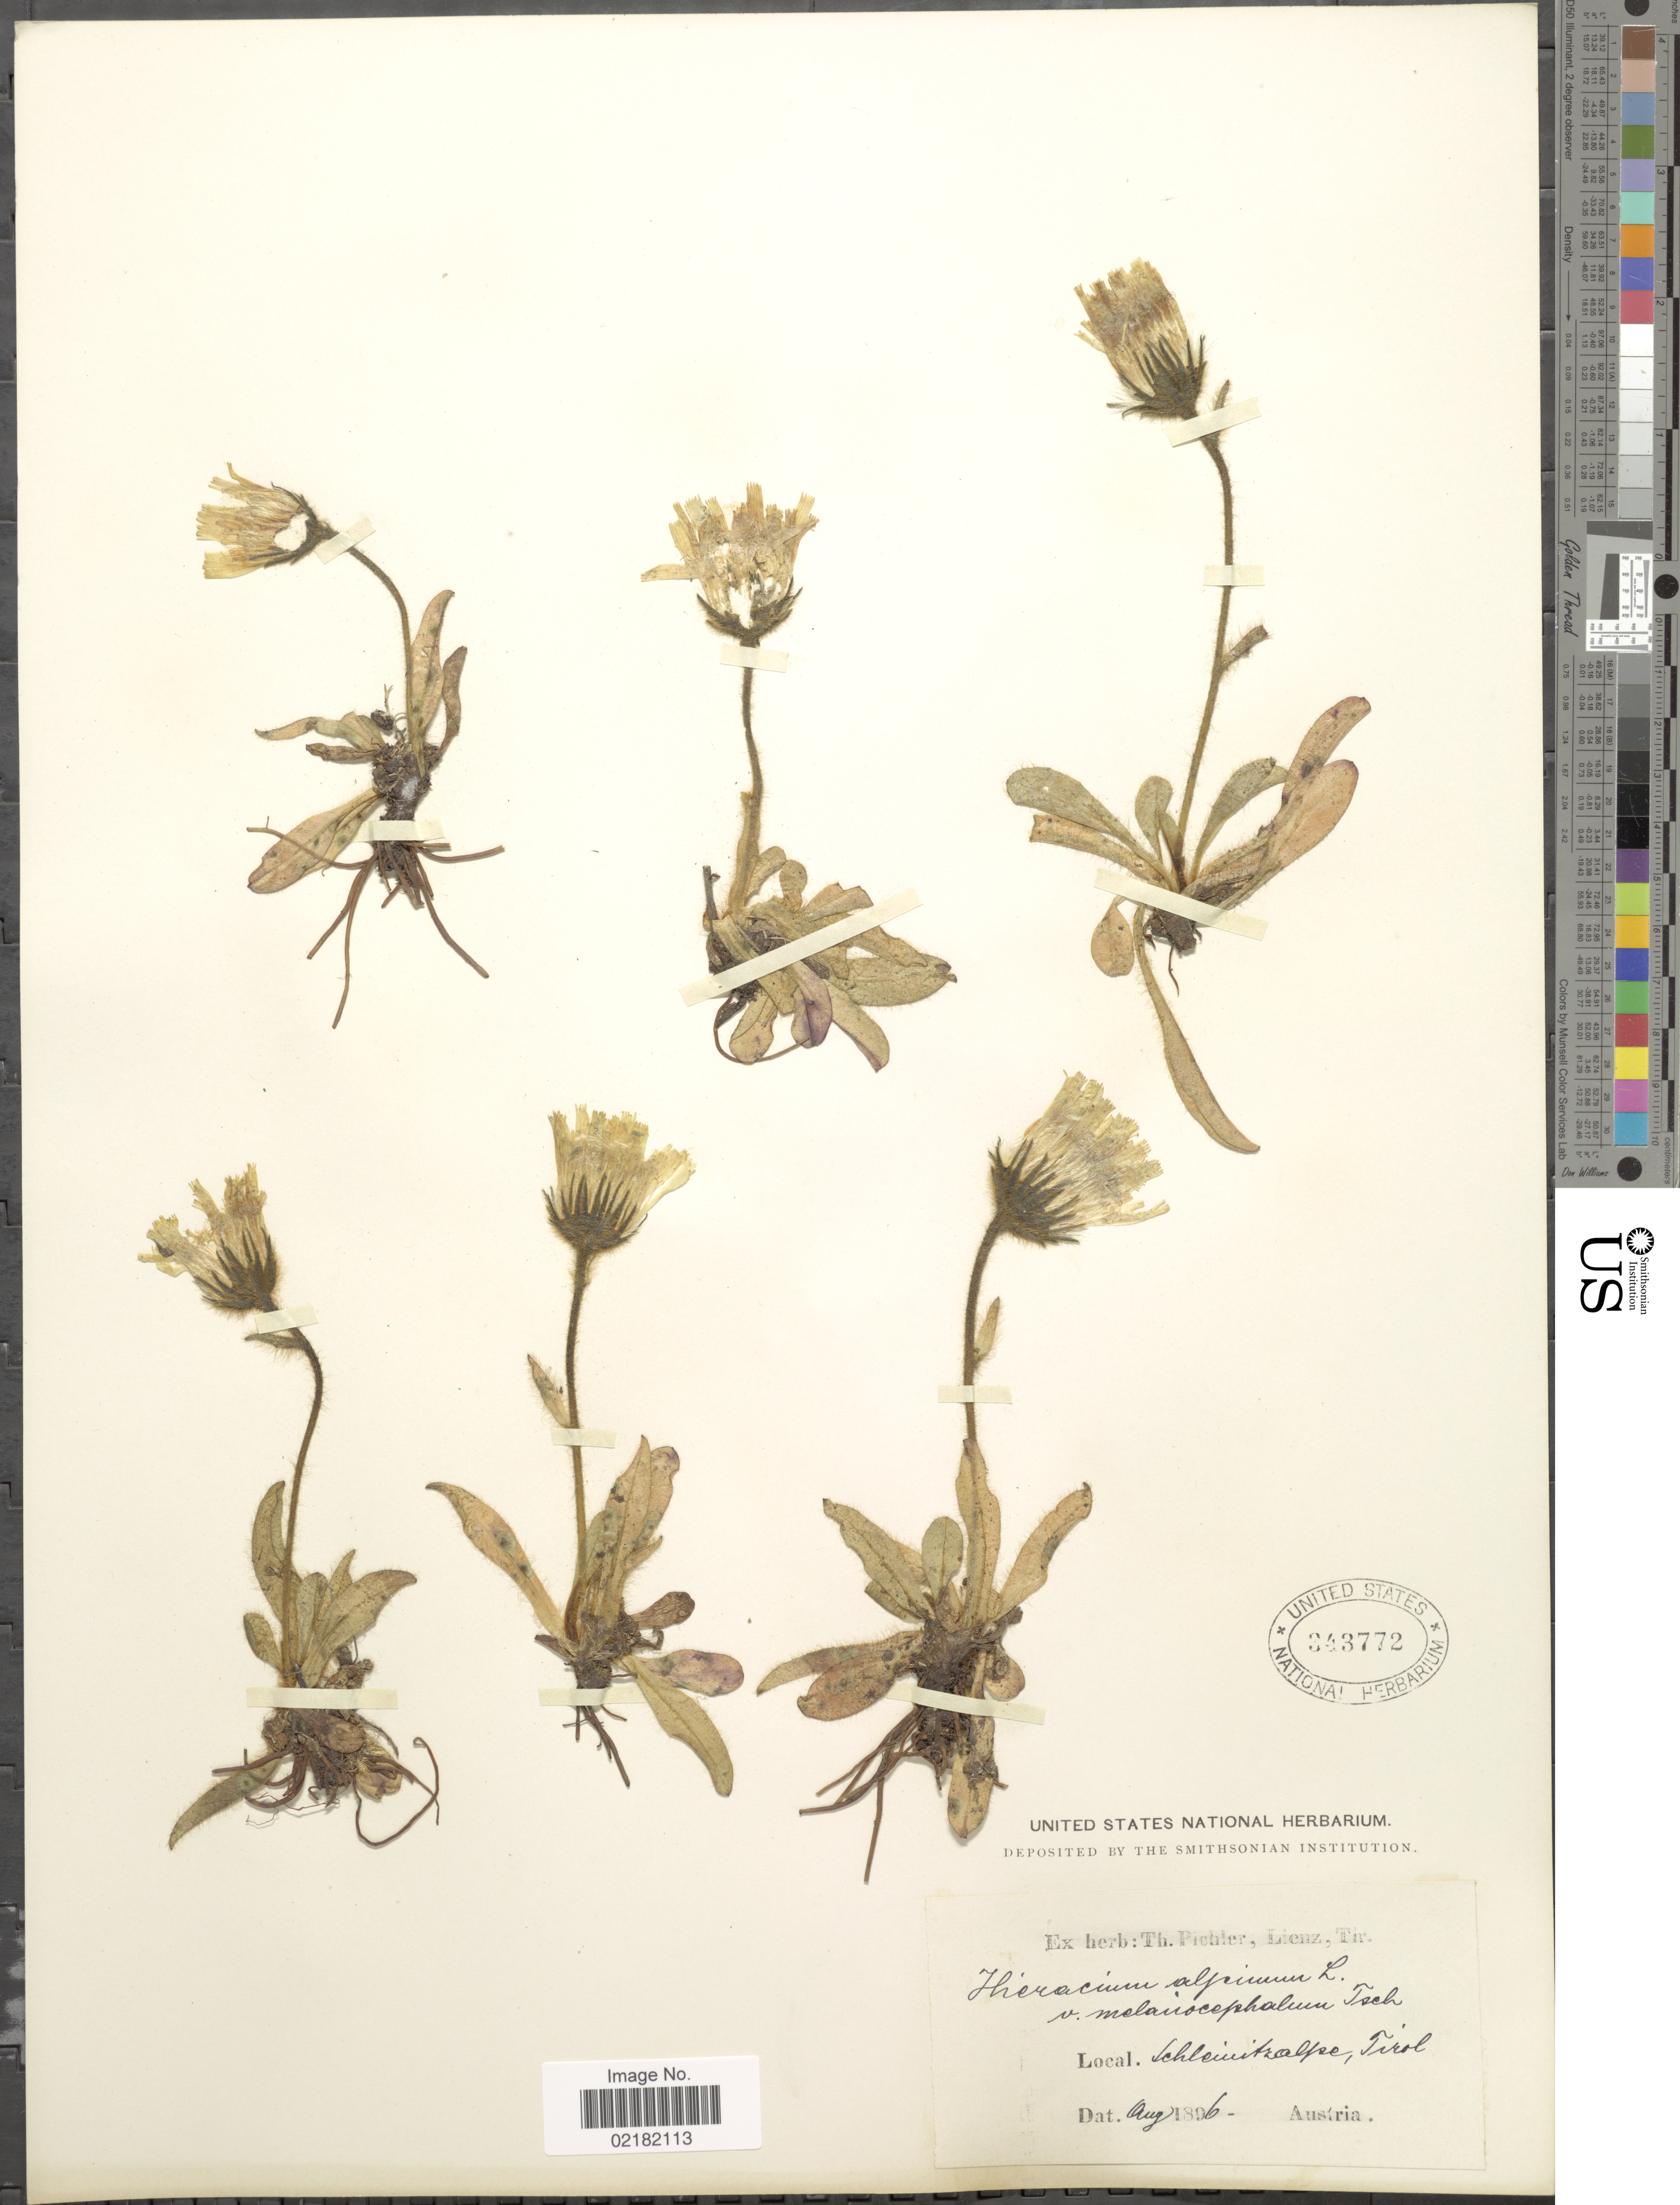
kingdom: Plantae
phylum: Tracheophyta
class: Magnoliopsida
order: Asterales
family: Asteraceae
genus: Hieracium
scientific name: Hieracium alpinum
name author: L.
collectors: ex herb. T. Pichler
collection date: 1896-08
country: Austria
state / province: Tirol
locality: Schleinitzalpe. [interpreted]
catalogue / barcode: US 343772